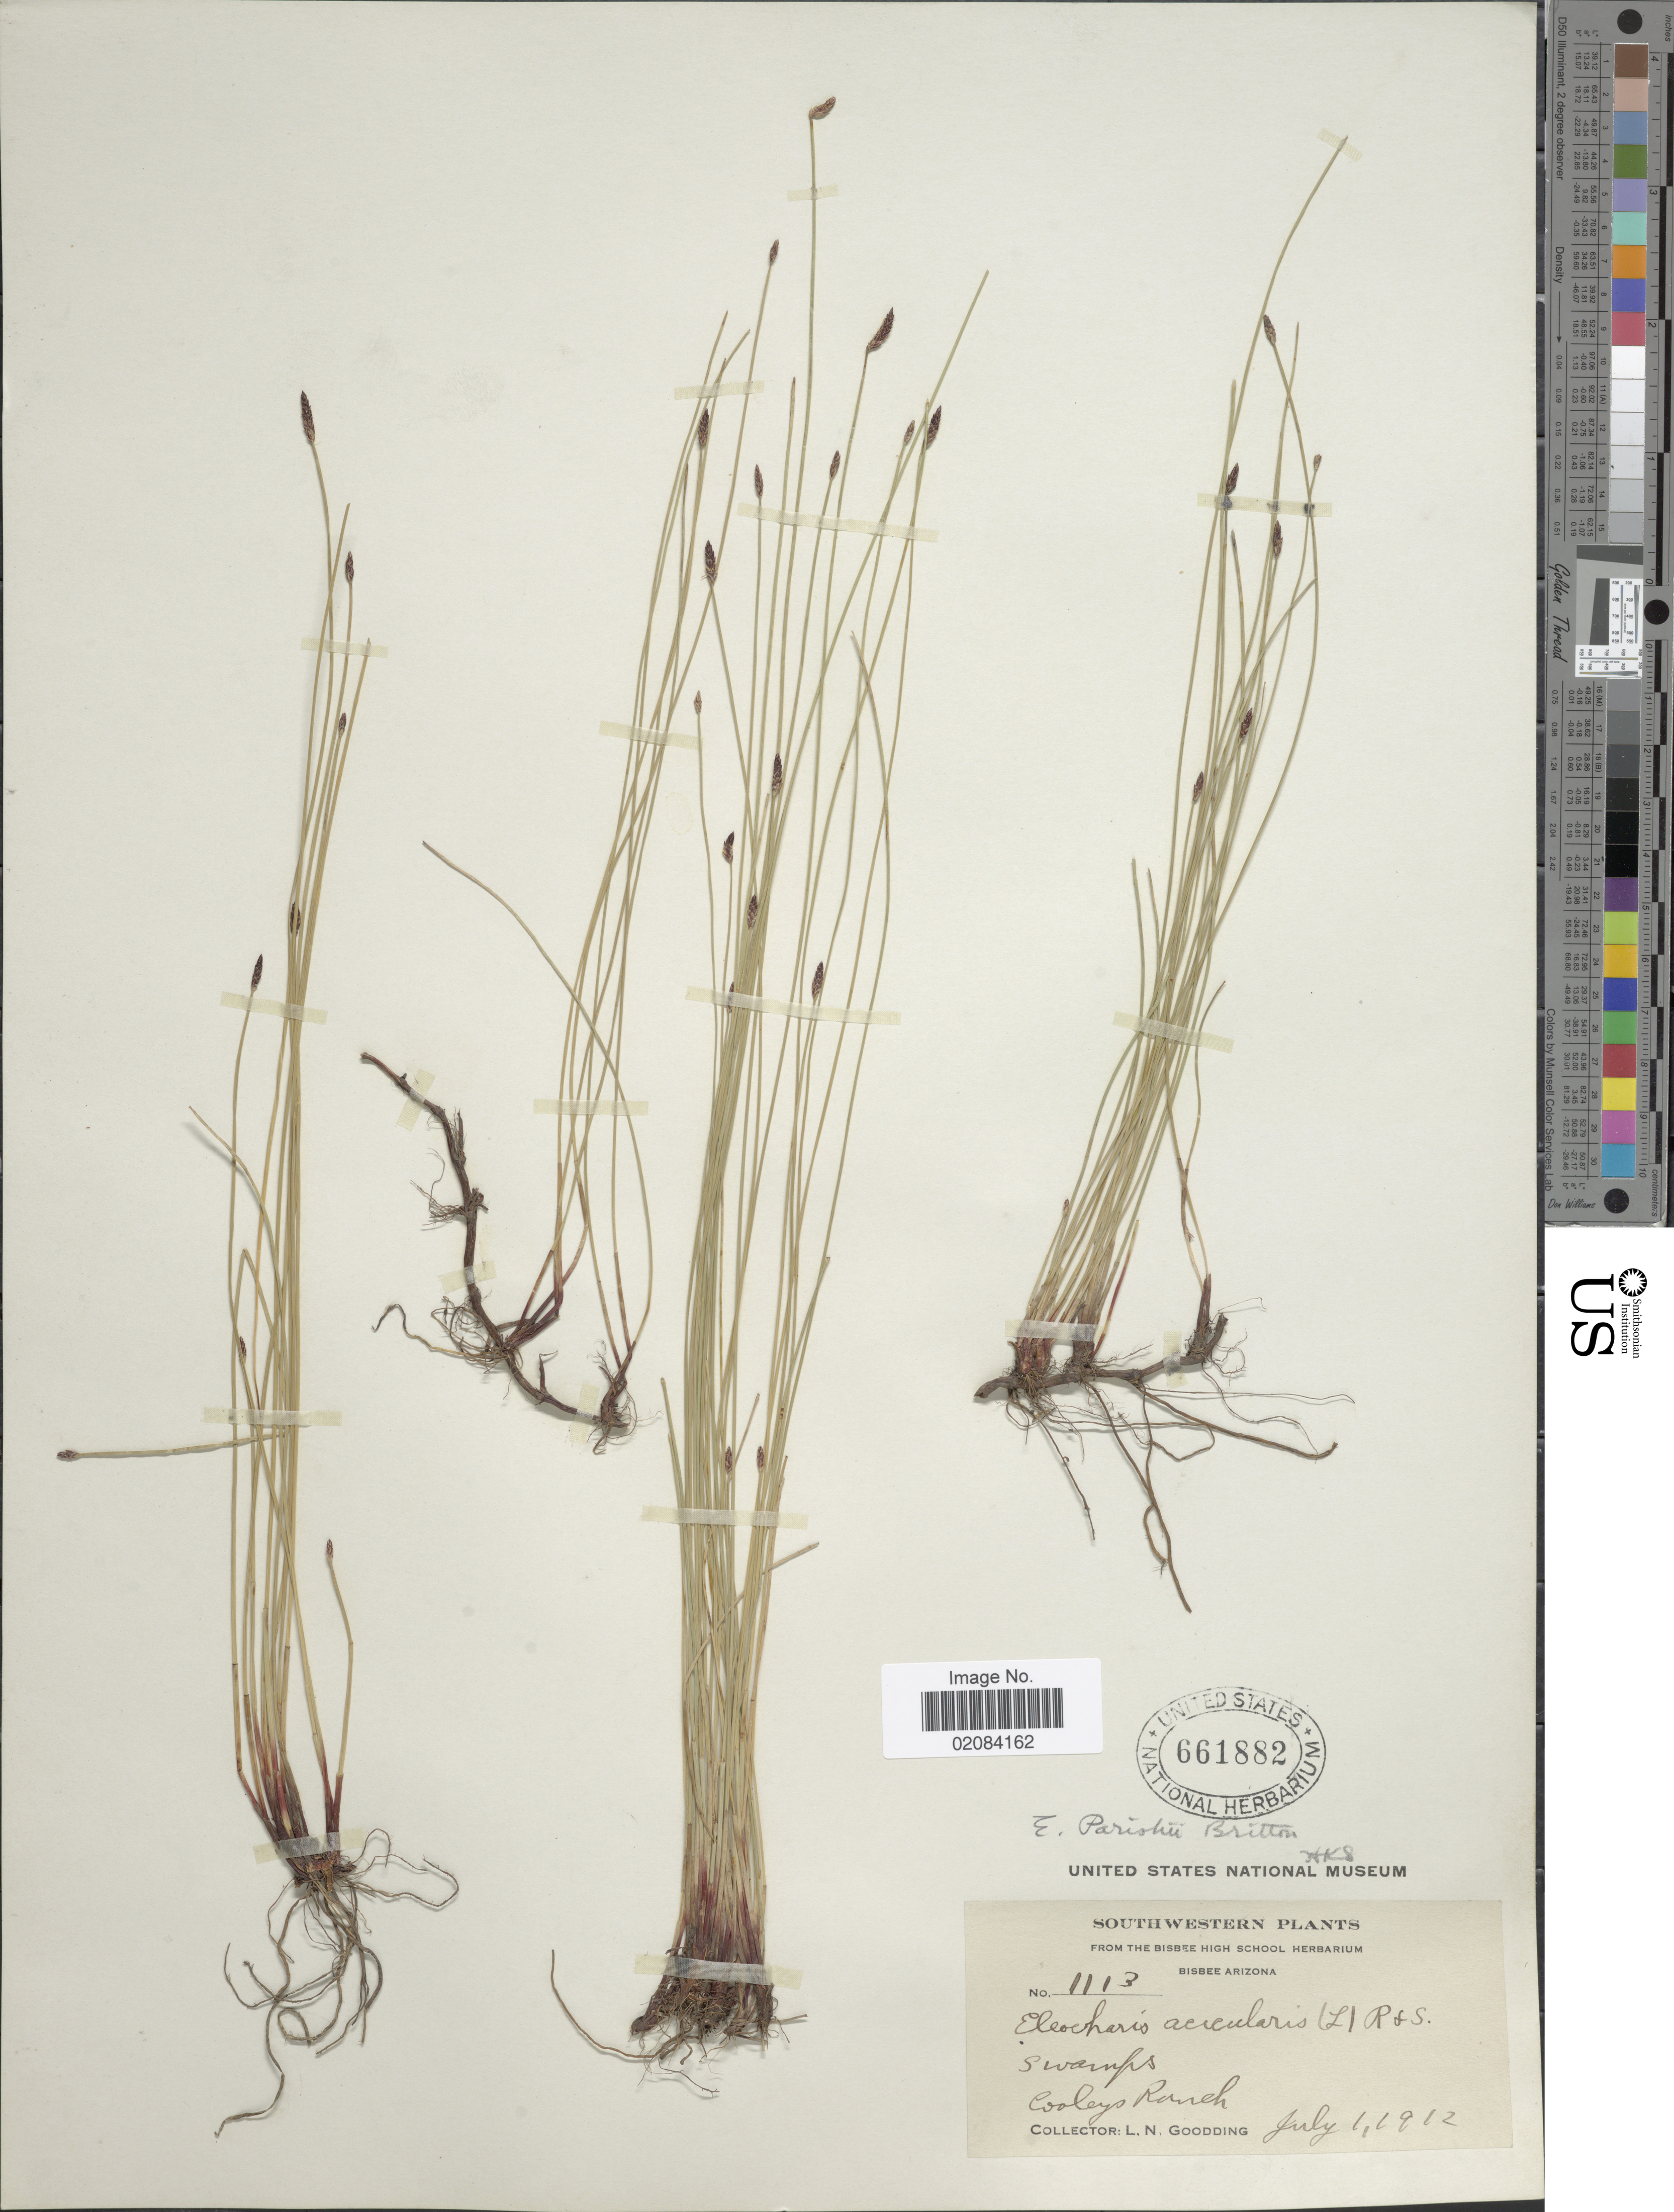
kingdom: Plantae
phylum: Tracheophyta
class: Liliopsida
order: Poales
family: Cyperaceae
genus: Eleocharis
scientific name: Eleocharis parishii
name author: Britton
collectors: L. N. Goodding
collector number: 1113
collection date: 1912-07-01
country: United States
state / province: Arizona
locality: Southwestern, Bisbee Arizona Swamps, Cooleys Ranch.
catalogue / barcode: US 661882